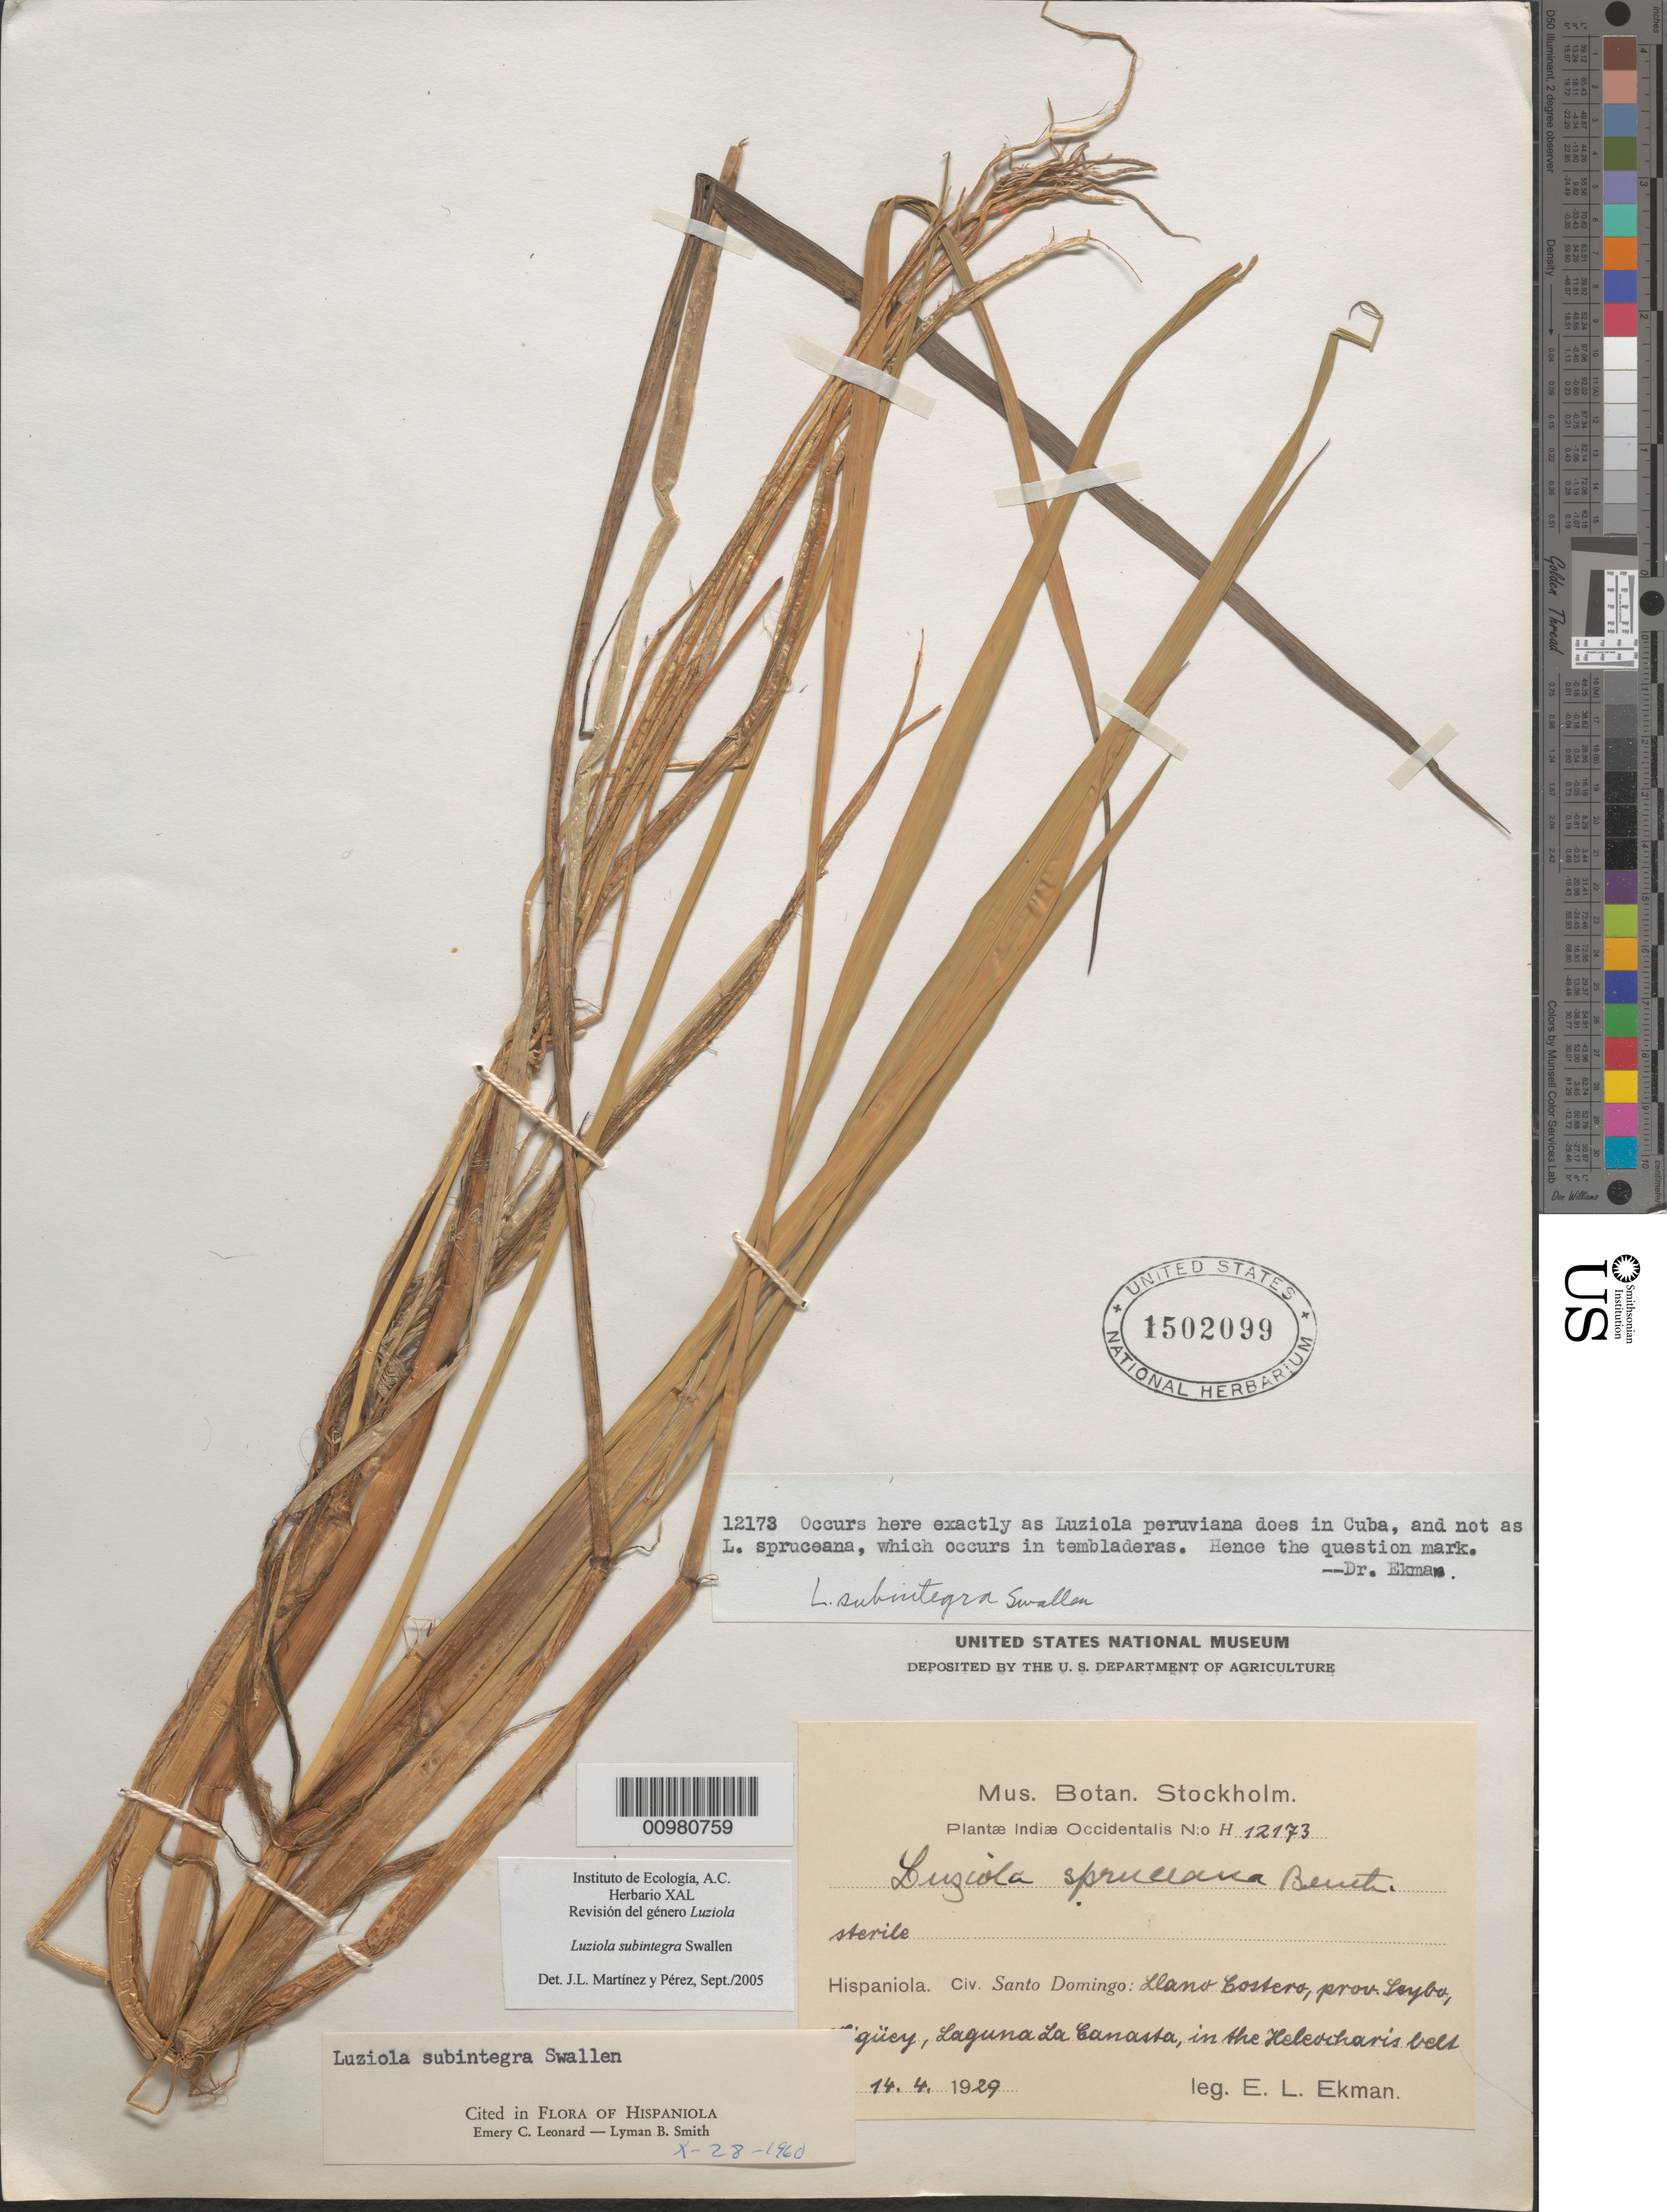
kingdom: Plantae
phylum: Tracheophyta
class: Liliopsida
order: Poales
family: Poaceae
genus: Luziola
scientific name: Luziola subintegra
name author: Swallen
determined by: Martinez Perez, J. L.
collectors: E. L. Ekman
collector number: H 12173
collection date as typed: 14 Apr 1929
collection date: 1929-04-14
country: Dominican Republic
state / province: Santo Domingo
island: Hispaniola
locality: Llano Costero, Prov. Leybo, Higüey, Laguna La Canasta.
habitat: In the Heleocharis belt.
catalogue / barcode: US 1502099